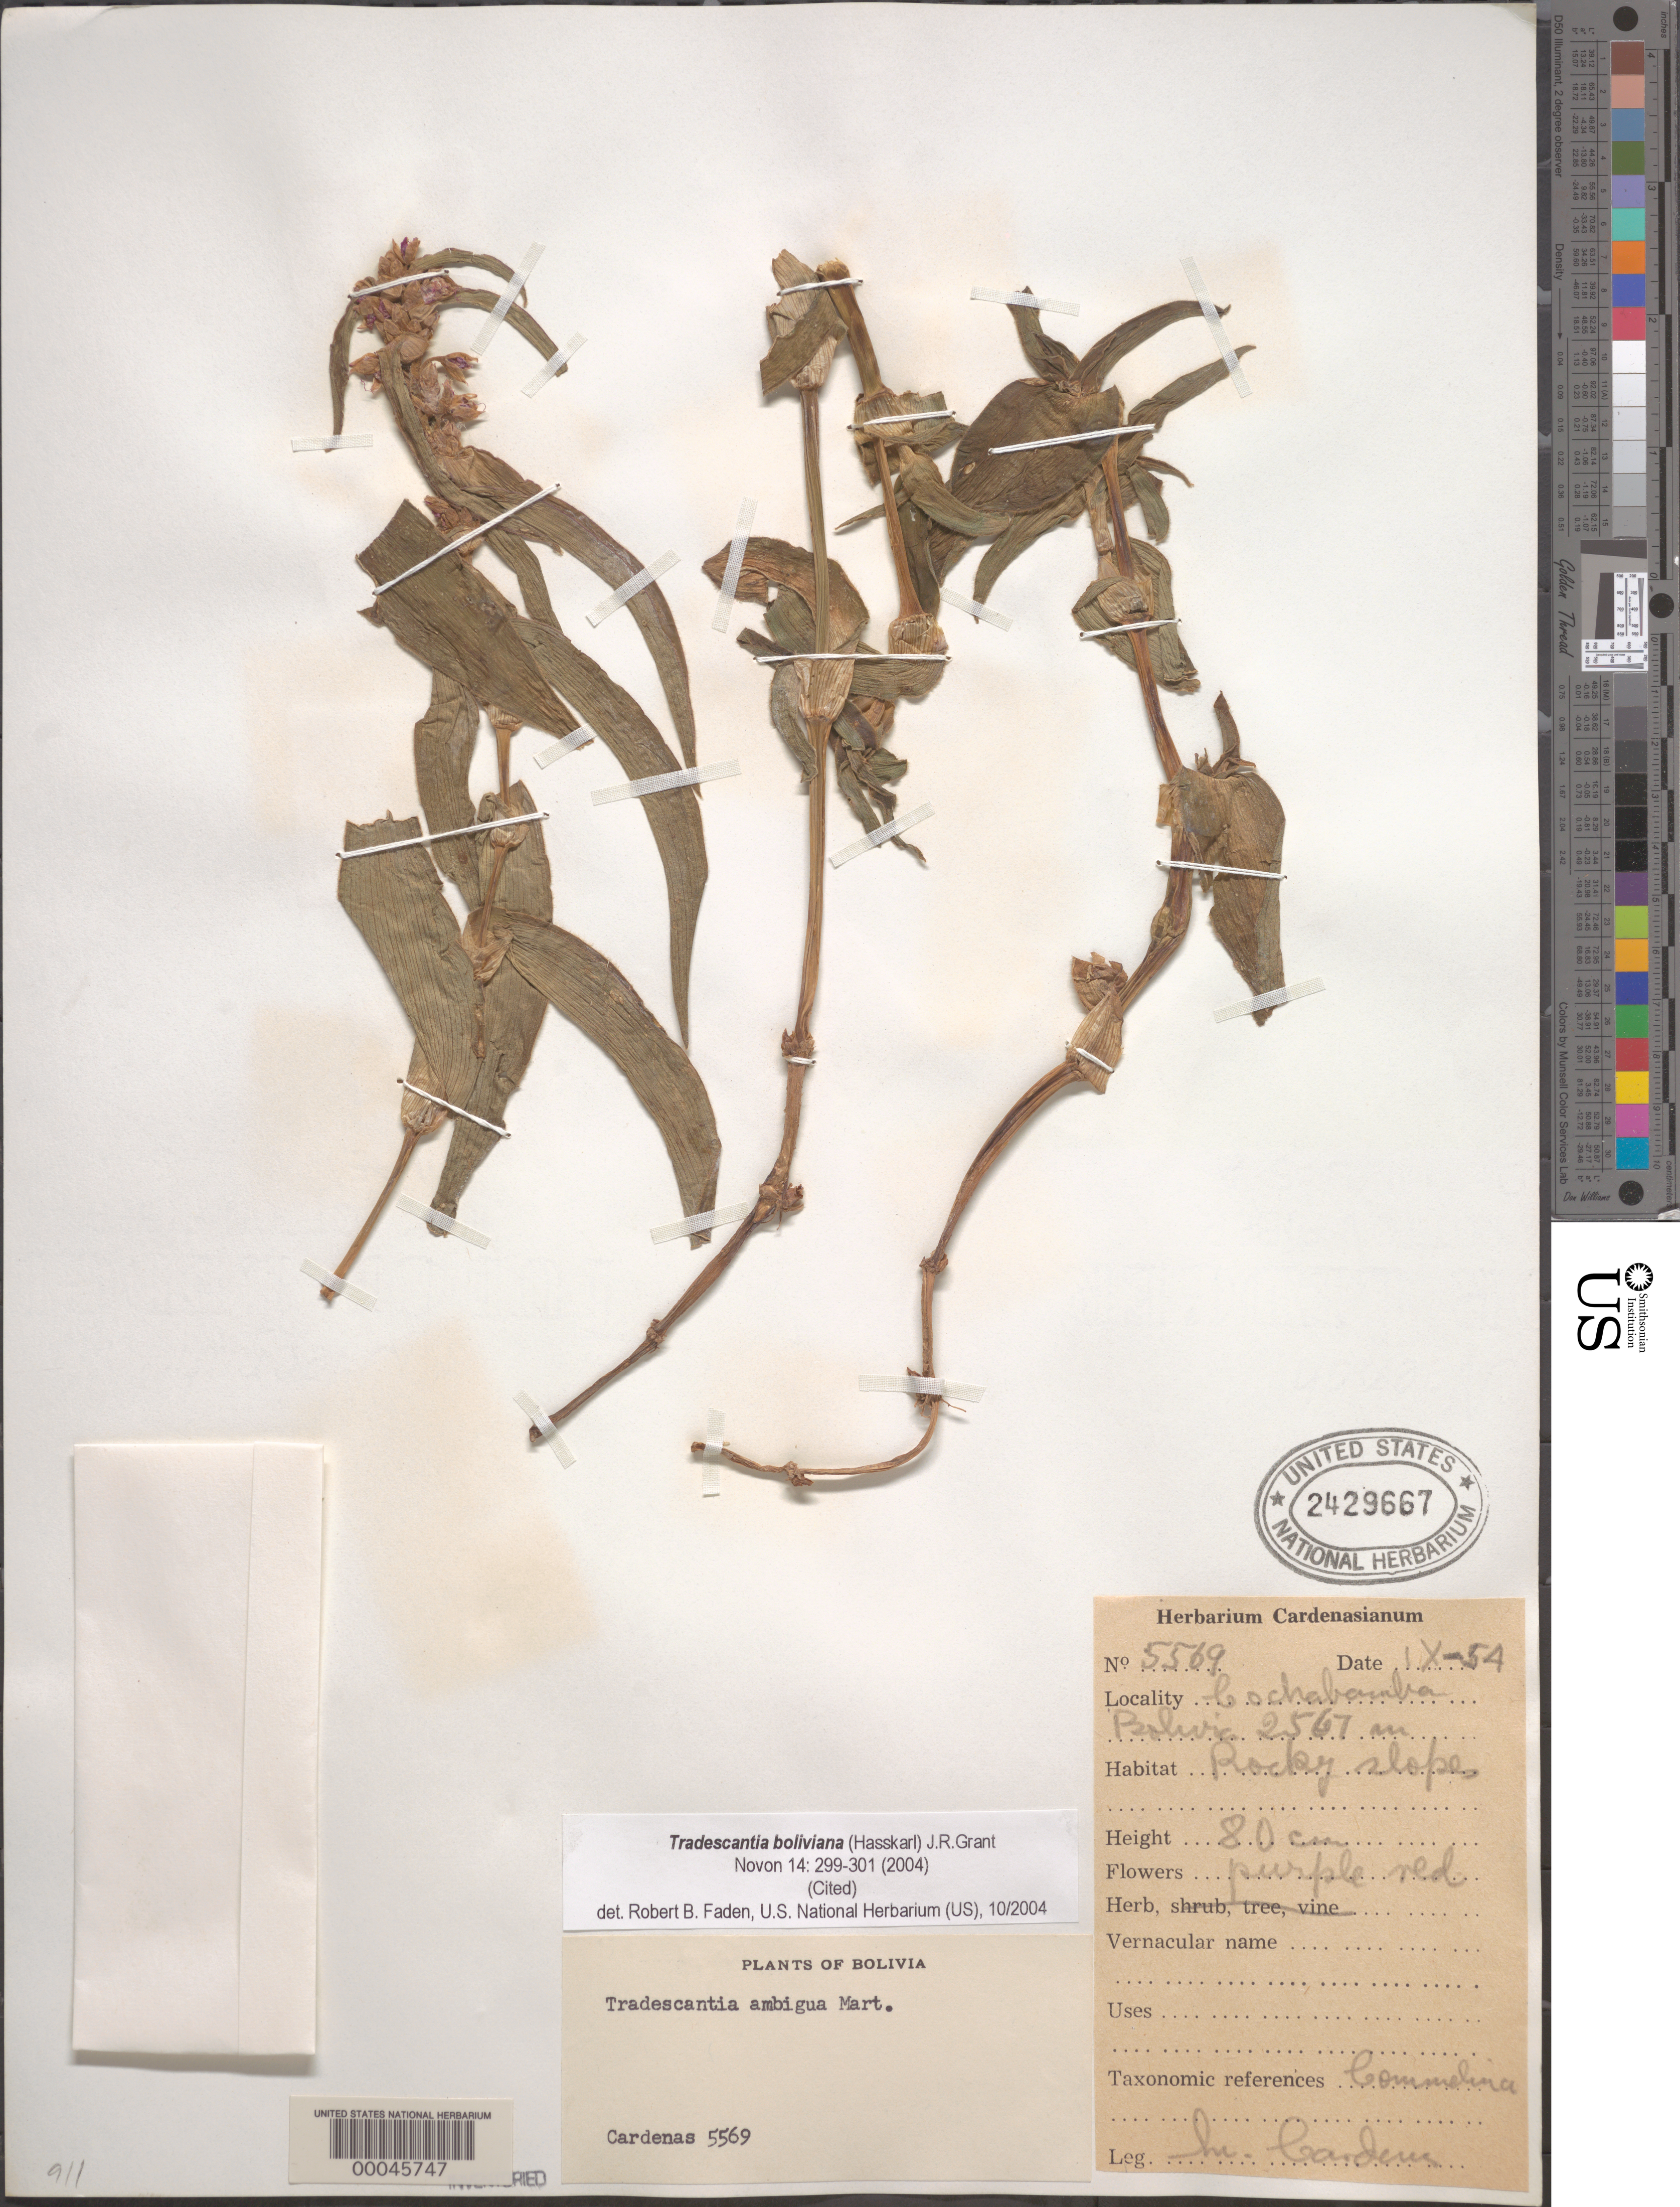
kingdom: Plantae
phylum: Tracheophyta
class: Liliopsida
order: Commelinales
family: Commelinaceae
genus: Tradescantia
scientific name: Tradescantia ambigua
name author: Mart. ex Schult. & Schult. f.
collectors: M. Cárdenas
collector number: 5569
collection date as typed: Sep 1954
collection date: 1954-09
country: Bolivia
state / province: Cochabamba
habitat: Rocky slopes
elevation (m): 2567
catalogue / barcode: US 2429667